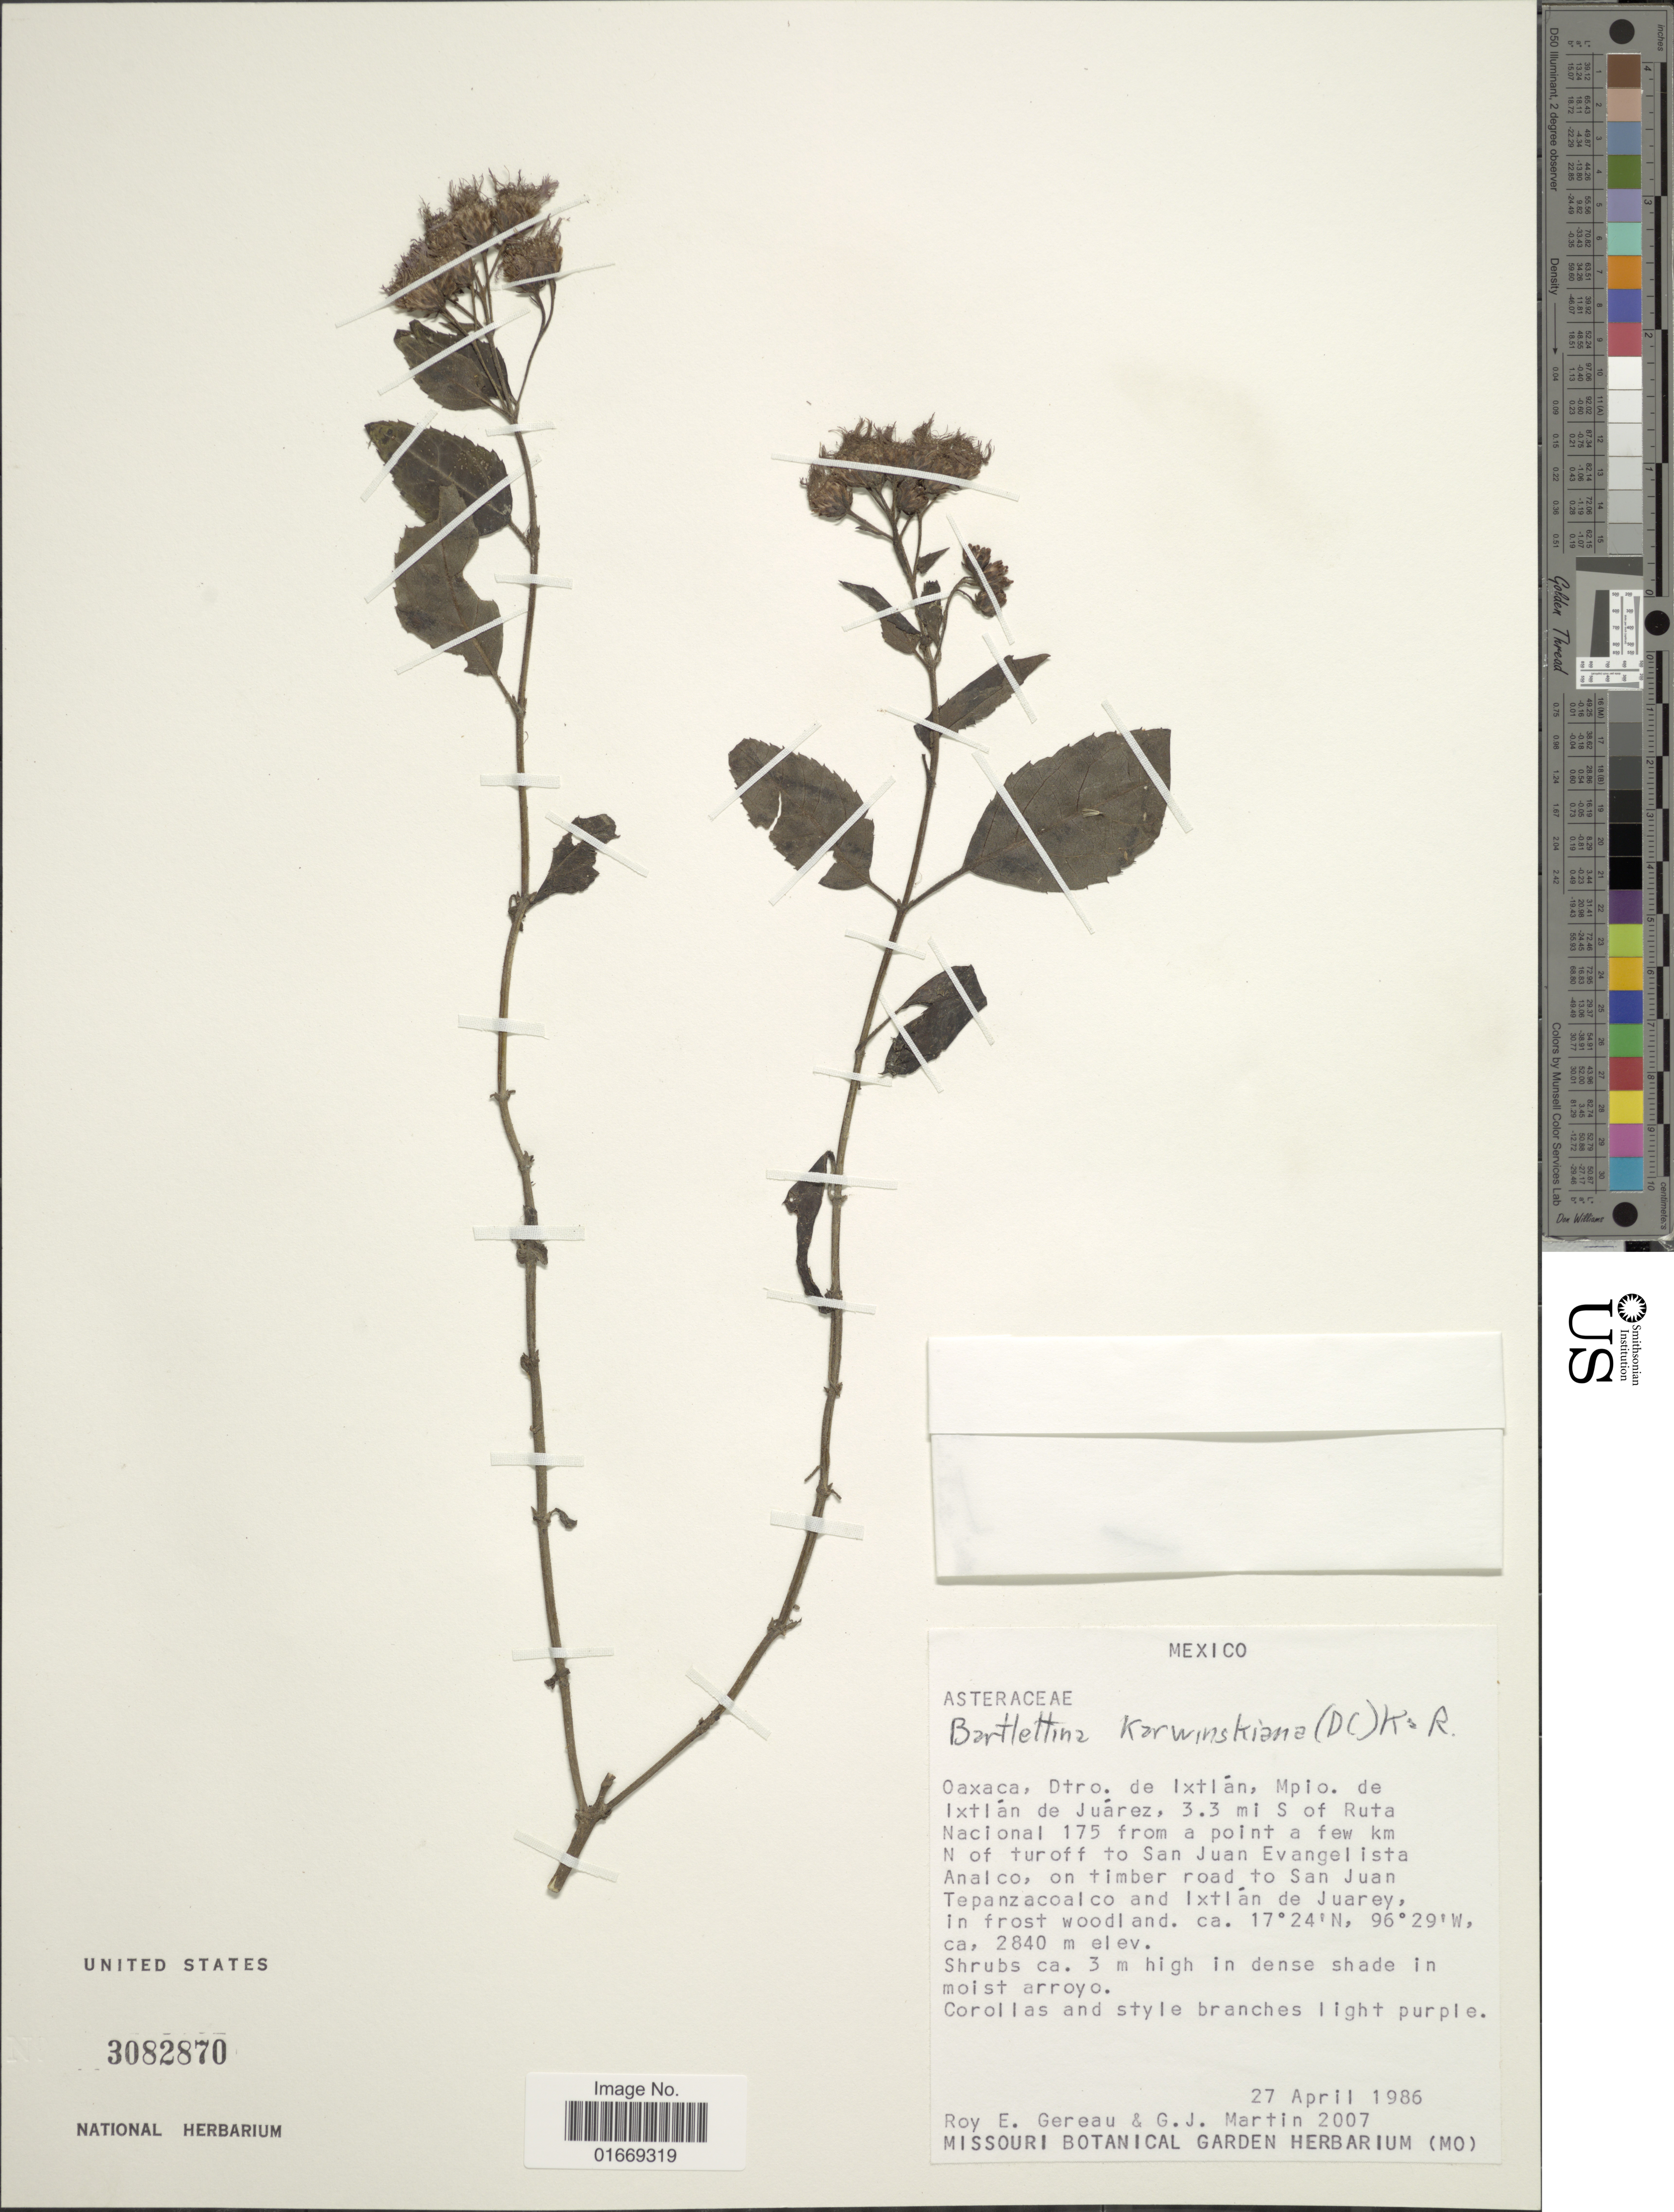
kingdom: Plantae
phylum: Tracheophyta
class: Magnoliopsida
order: Asterales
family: Asteraceae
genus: Bartlettina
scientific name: Bartlettina karvinskiana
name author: (DC.) R.M. King & H. Rob.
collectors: R. E. Gereau & G. J. Martin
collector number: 2007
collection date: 1986-04-27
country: Mexico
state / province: Oaxaca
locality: Oaxaca, Dtro. de Ixtlán, Mpio. de Ixtlán de Juárez, 3.3 mi S of Ruta Nacional 175 from a point a few km N of turnoff to San Juan Evangelista Analco, on timber road to San Juan Tepanzacoalco and Ixtlán de Juarey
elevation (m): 2840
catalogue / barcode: US 3082870